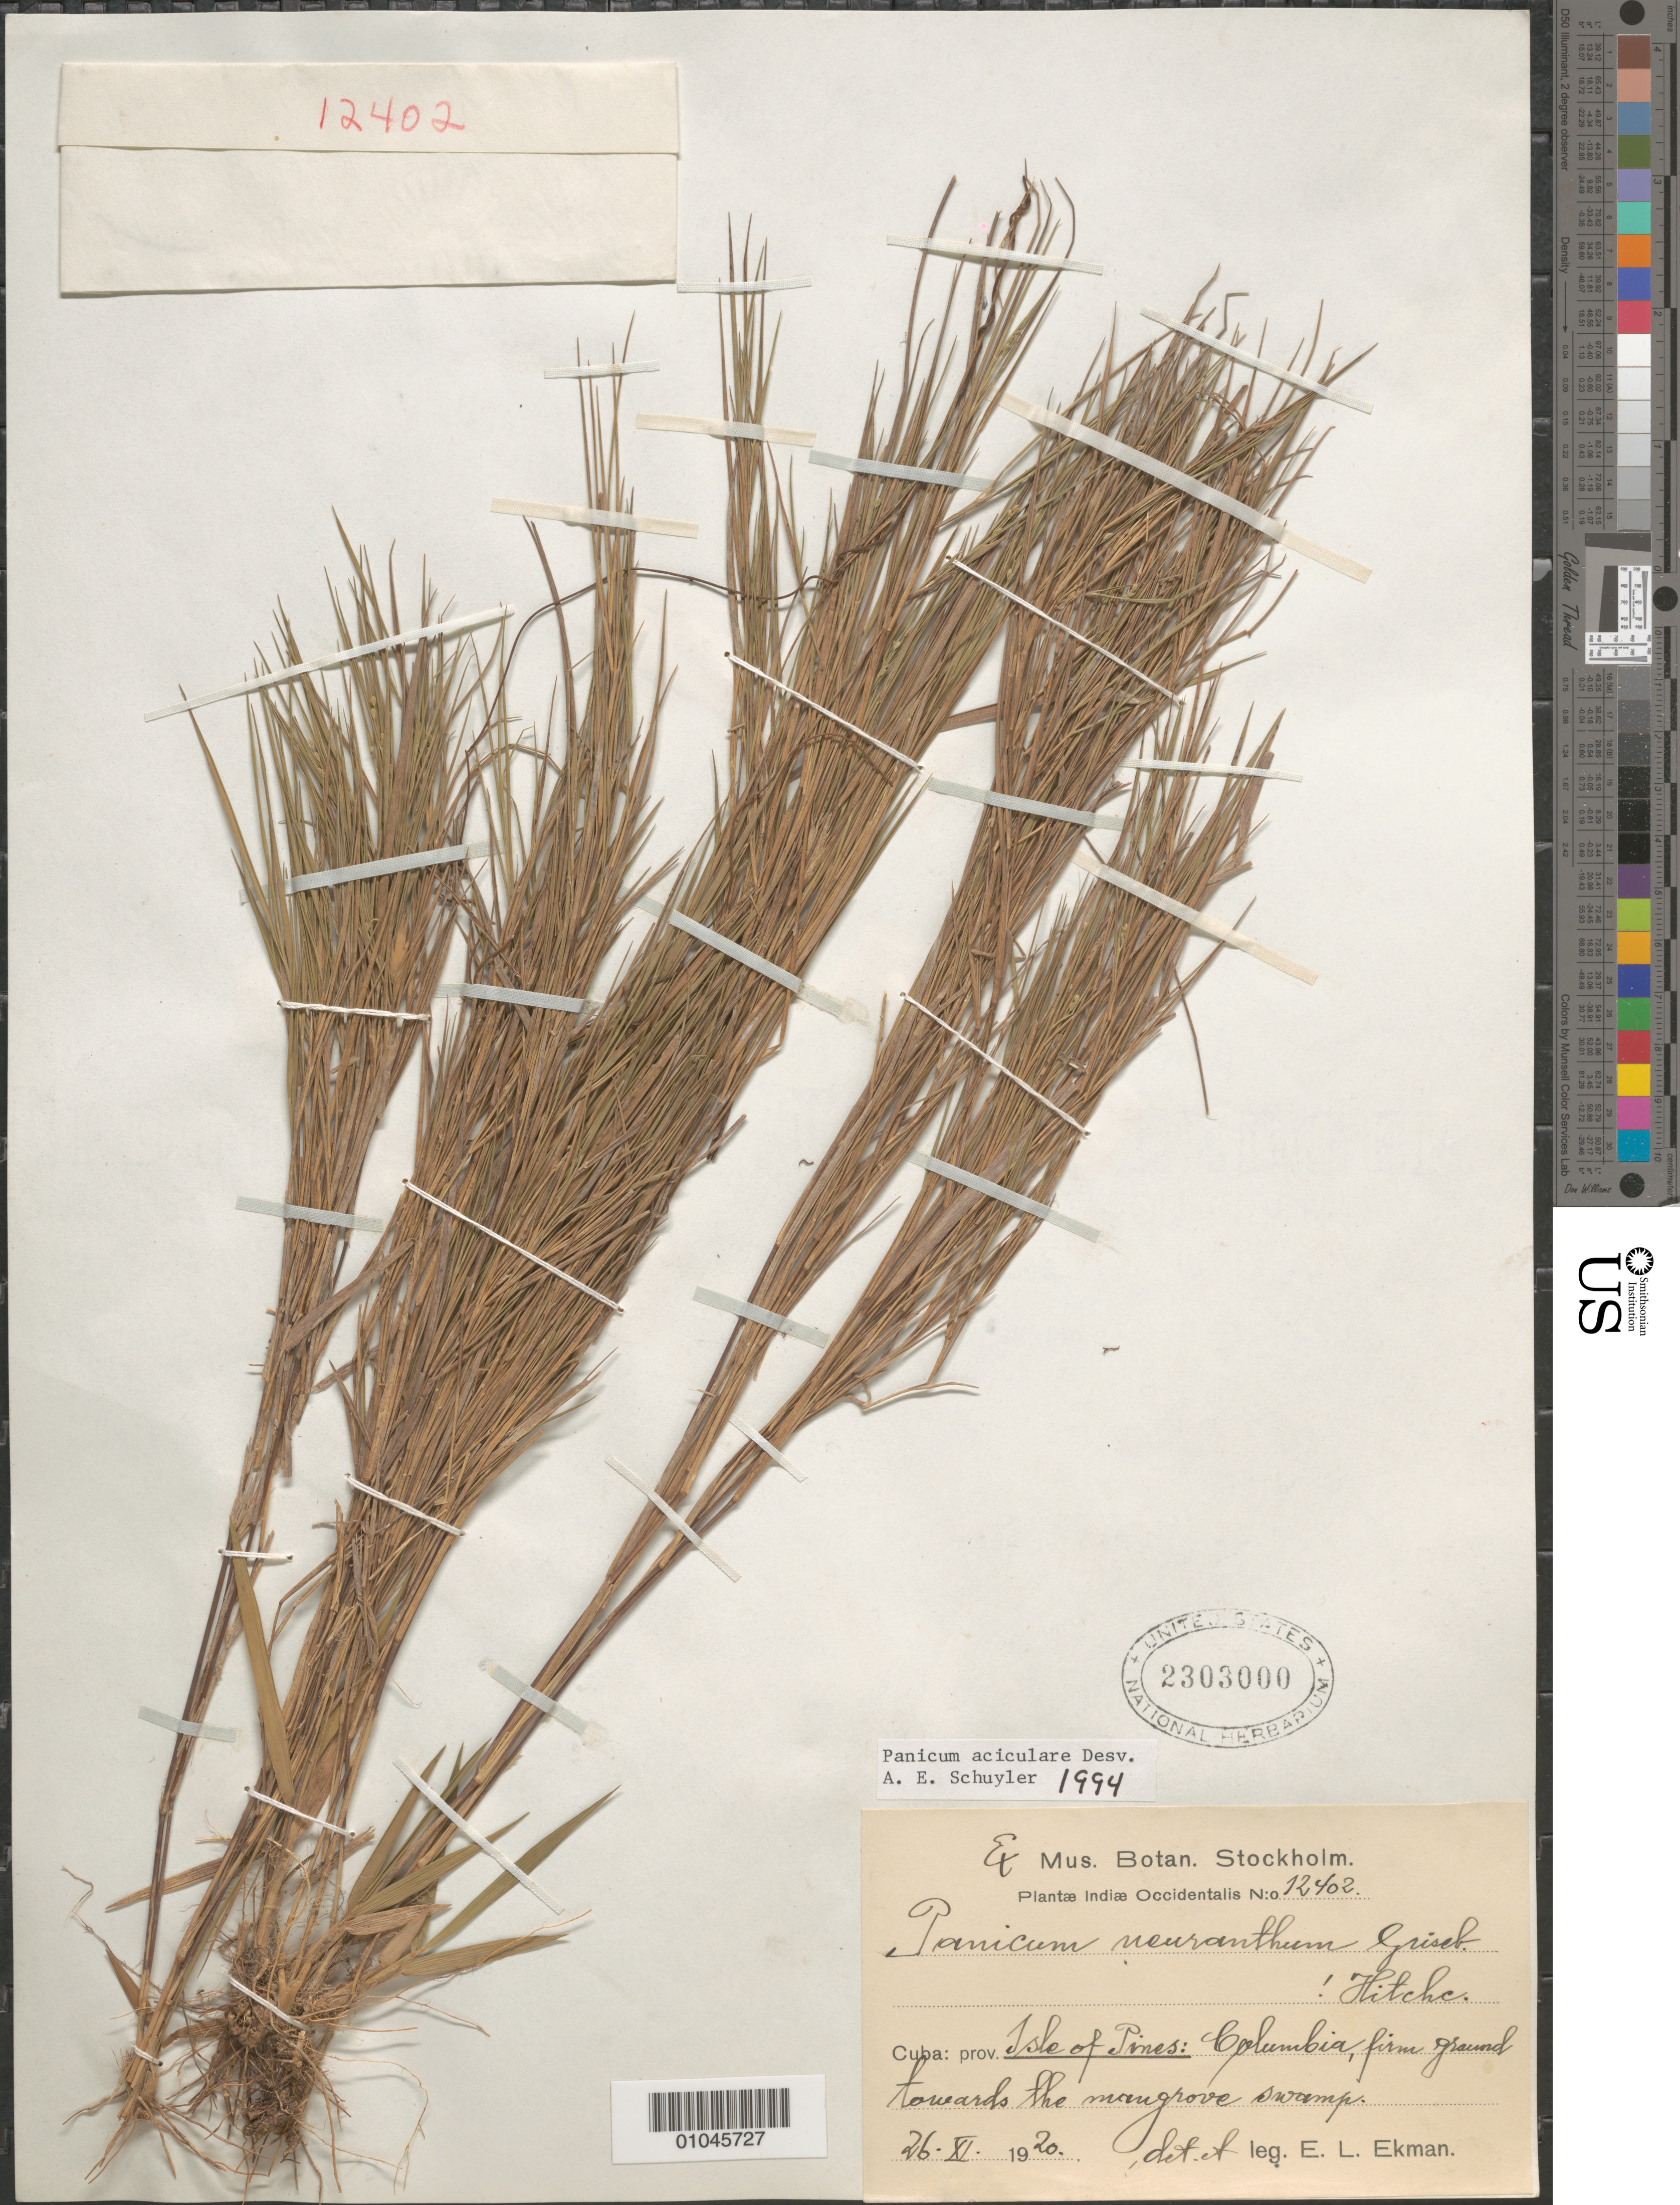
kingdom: Plantae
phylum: Tracheophyta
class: Liliopsida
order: Poales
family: Poaceae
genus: Panicum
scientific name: Panicum aciculare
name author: Desv. ex Poir.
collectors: E. L. Ekman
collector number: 12402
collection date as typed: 26 Nov 1920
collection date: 1920-11-26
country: Cuba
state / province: Isla de la Juventud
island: Isla de la Juventud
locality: [Isle of Pines]: columbia, fine ground towards the mangrove swamp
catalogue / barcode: US 2303000